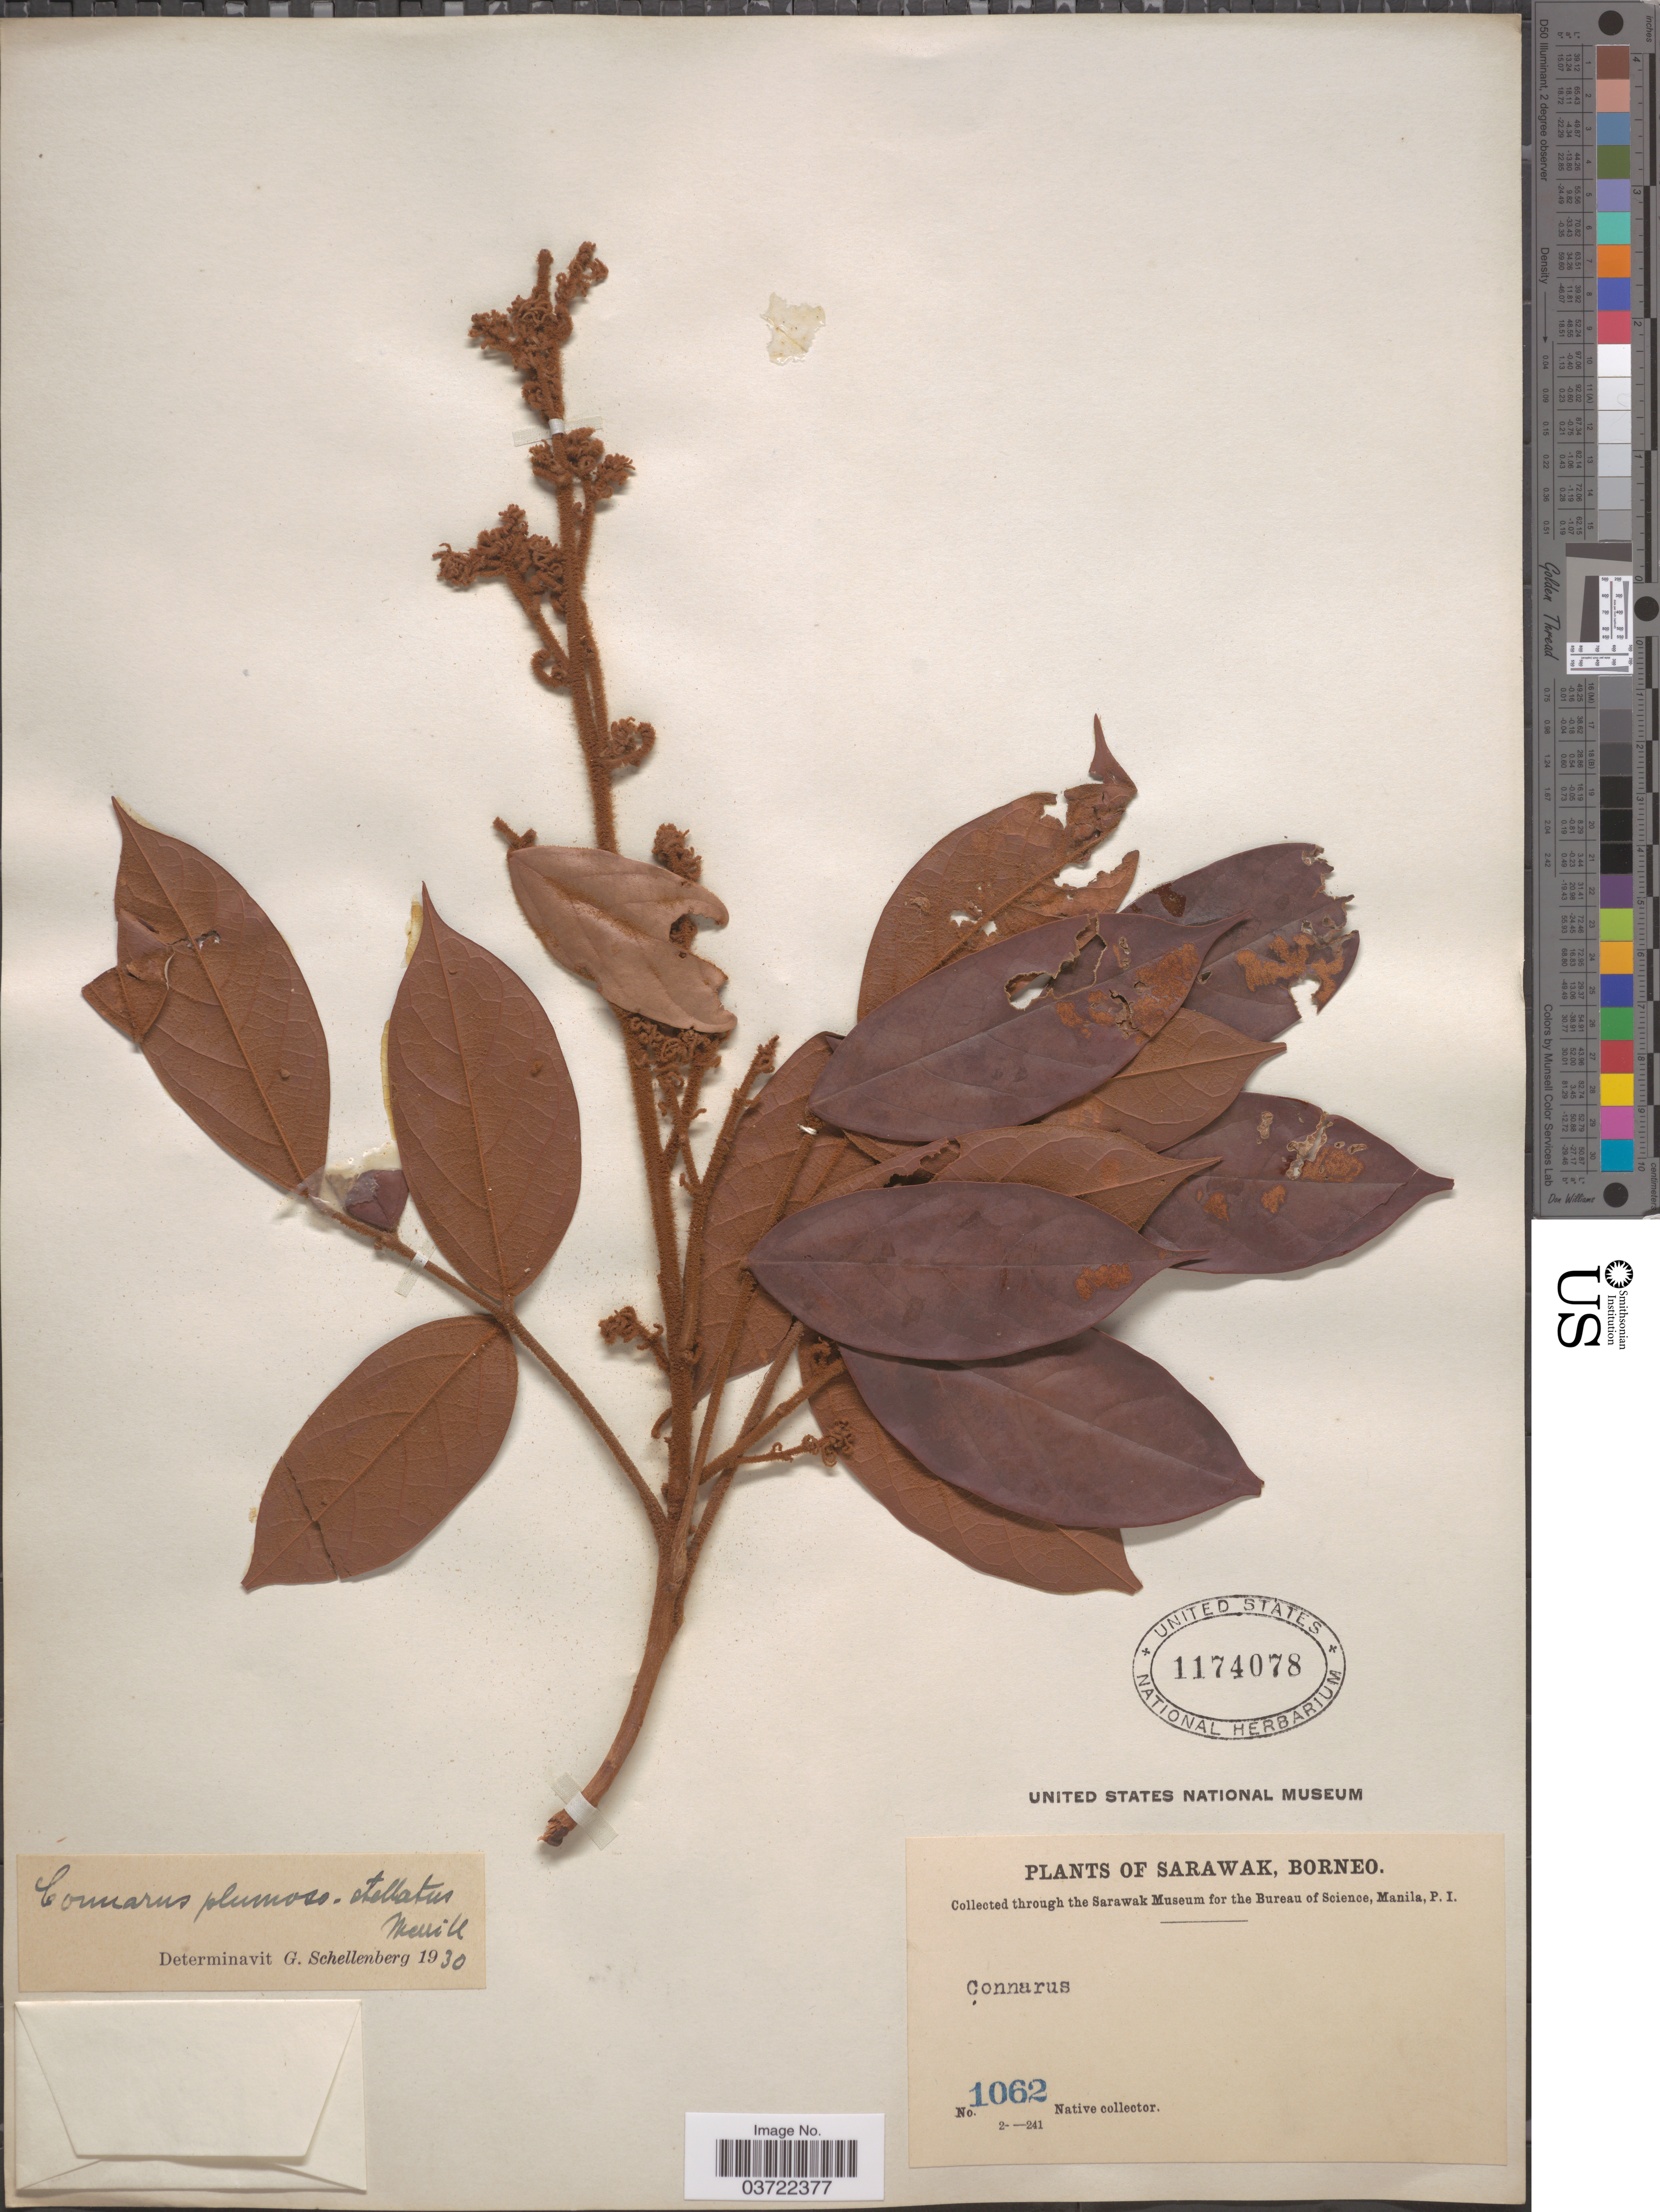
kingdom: Plantae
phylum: Tracheophyta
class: Magnoliopsida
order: Oxalidales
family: Connaraceae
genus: Connarus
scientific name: Connarus plumoso-stellatus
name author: Merr.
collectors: Native collector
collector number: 1062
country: Malaysia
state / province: Sarawak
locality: Borneo.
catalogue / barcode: US 1174078